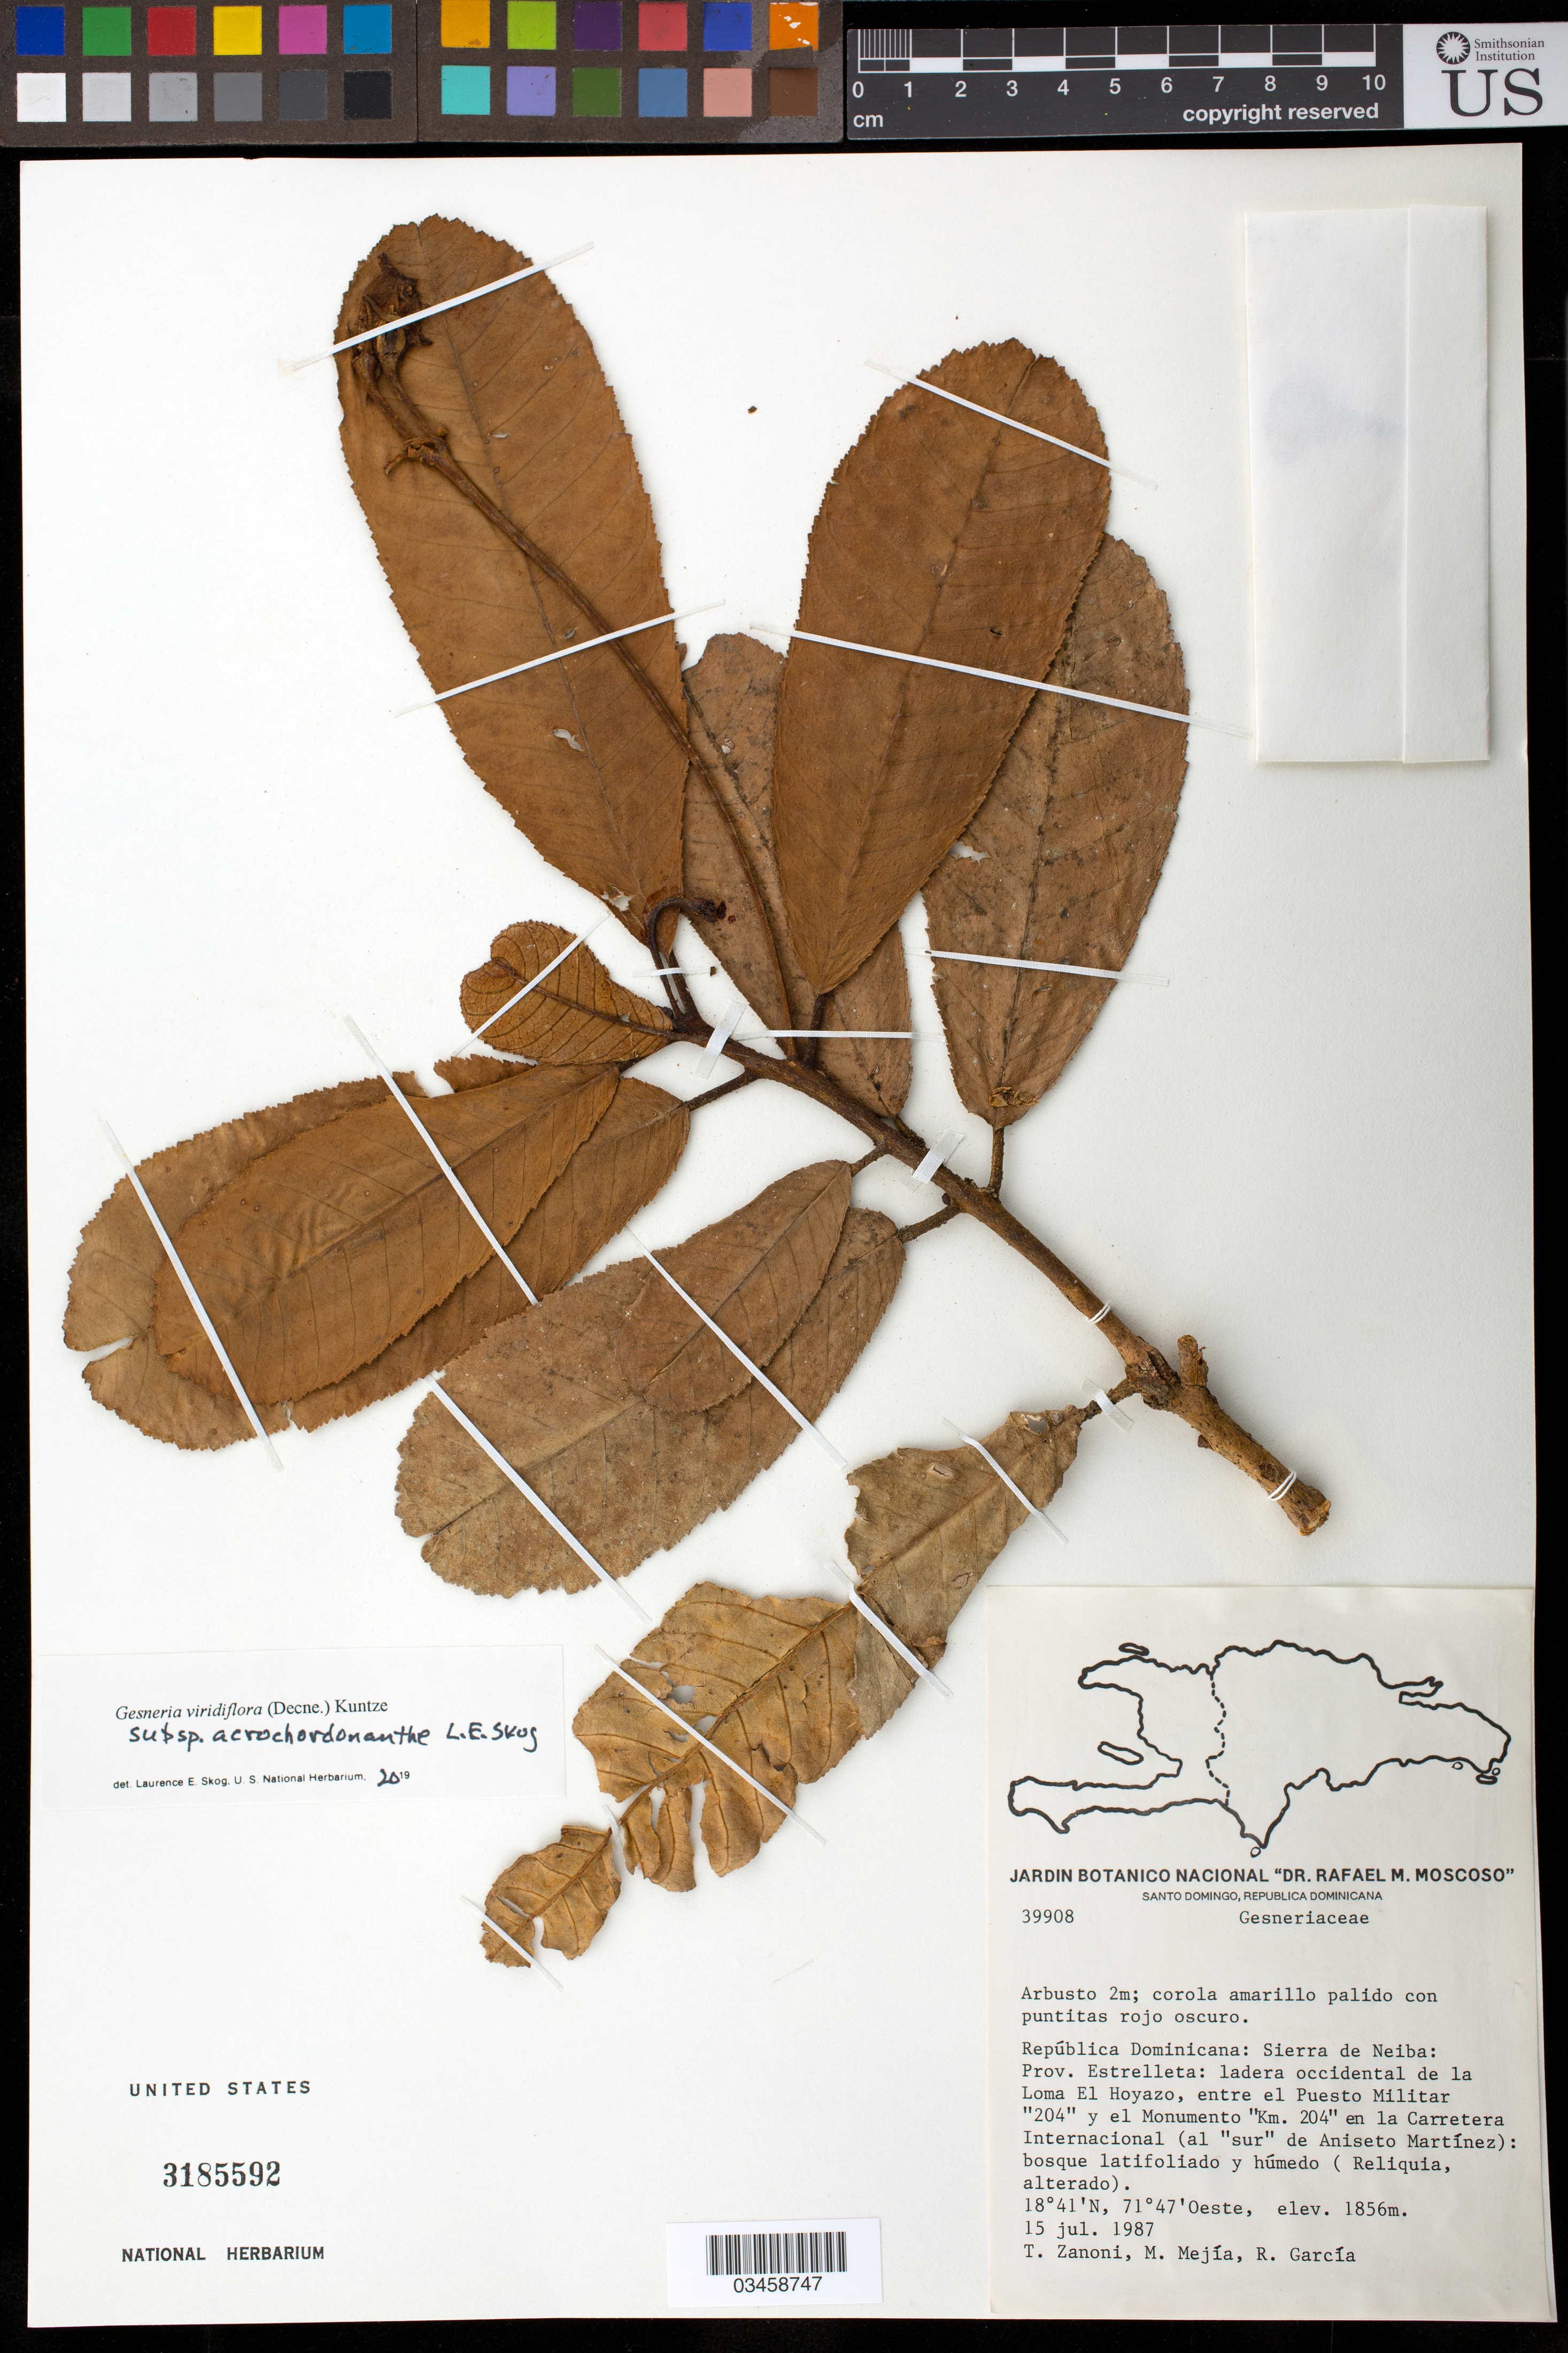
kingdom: Plantae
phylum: Tracheophyta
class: Magnoliopsida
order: Lamiales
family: Gesneriaceae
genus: Gesneria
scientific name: Gesneria viridiflora subsp. acrochordonanthe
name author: L.E. Skog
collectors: T. A. Zanoni, M. Mejia & R. G. García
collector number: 39908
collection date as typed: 15 Jul 1987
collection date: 1987-07-15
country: Dominican Republic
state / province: Elías Piña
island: Hispaniola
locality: Sierra de Neiba, ladera occidental de la Loma El Hoyazo, entre el Puesto Militar "204" y el Monumento "Km 204" en la Carretera Internacional (al "sur" de Aniseto Martínez)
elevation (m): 1856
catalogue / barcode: US 3185592